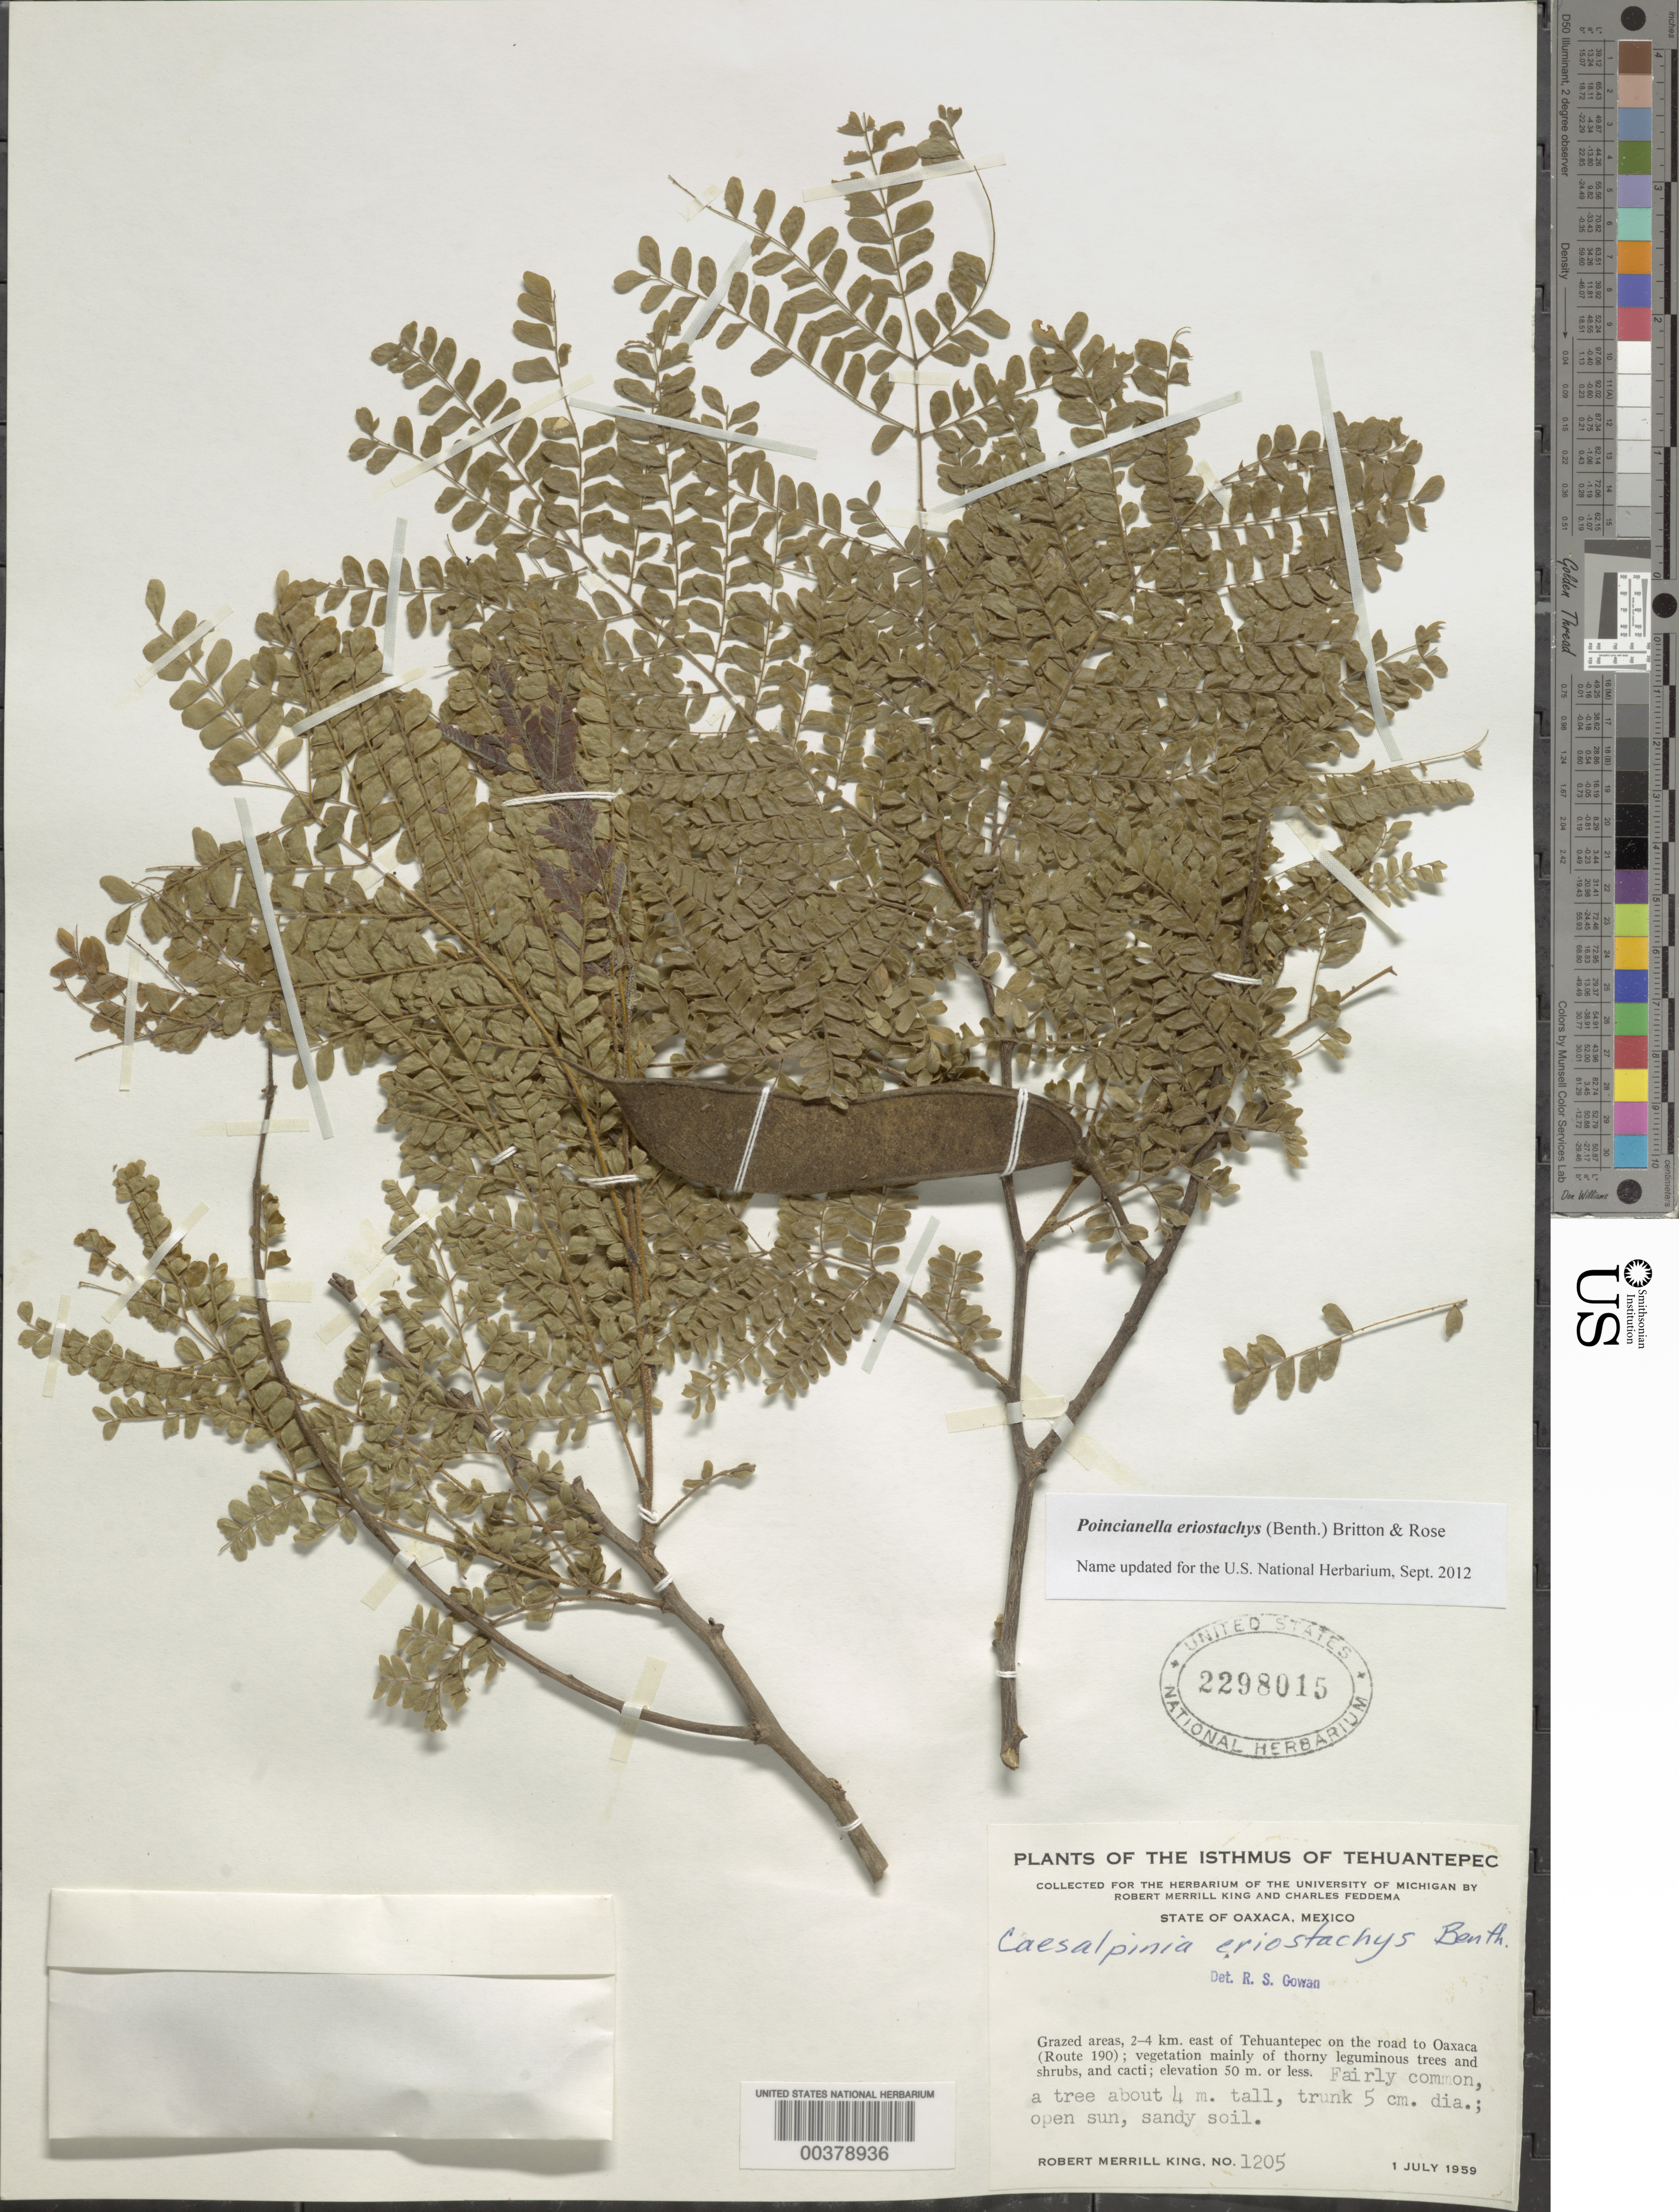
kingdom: Plantae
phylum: Tracheophyta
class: Magnoliopsida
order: Fabales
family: Fabaceae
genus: Cenostigma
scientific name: Cenostigma eriostachys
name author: (Benth.) Gagnon & G.P. Lewis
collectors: R. M. King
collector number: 1205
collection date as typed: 01 Jul 1959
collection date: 1959-07-01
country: Mexico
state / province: Oaxaca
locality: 2-4 km E of Tehuantepec on the road to Oaxaca, route 190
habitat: Grazed areas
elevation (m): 50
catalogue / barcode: US 2298015